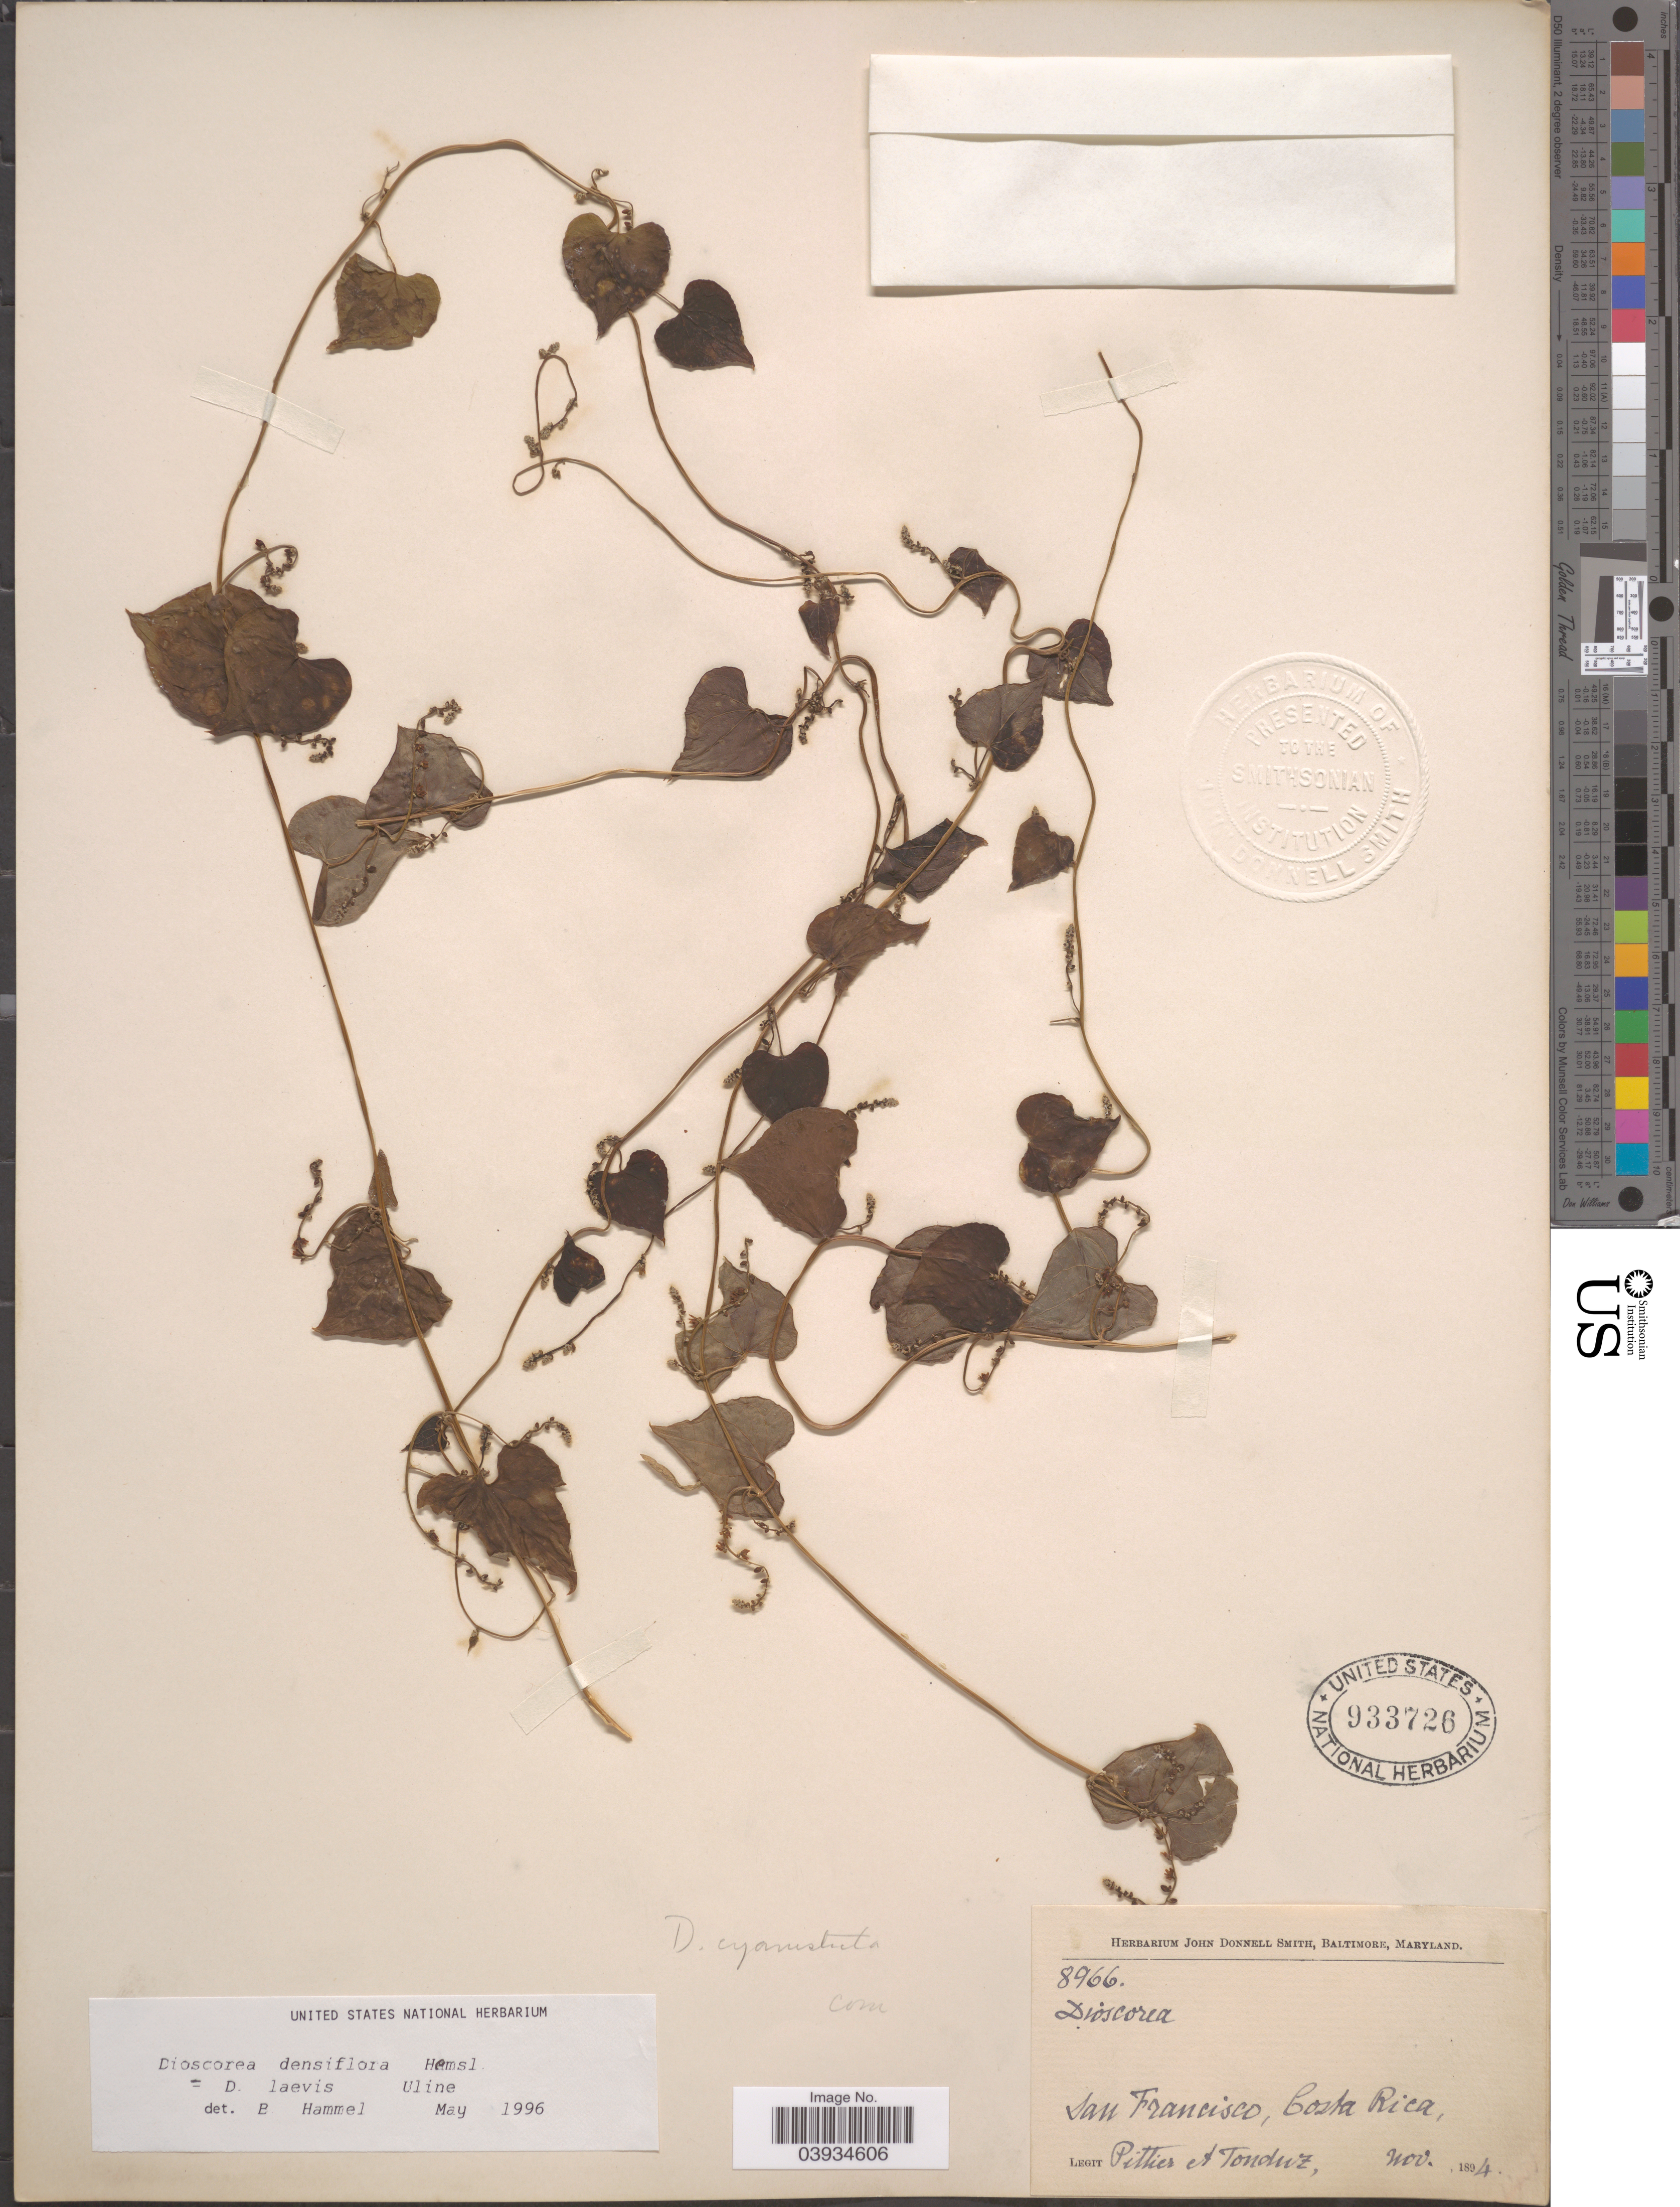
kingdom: Plantae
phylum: Tracheophyta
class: Liliopsida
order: Dioscoreales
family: Dioscoreaceae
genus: Dioscorea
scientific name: Dioscorea laevis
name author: Uline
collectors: Pittier, -- & Tonduz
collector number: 8966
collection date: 1894-11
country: Costa Rica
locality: San Francisco.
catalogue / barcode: US 933726